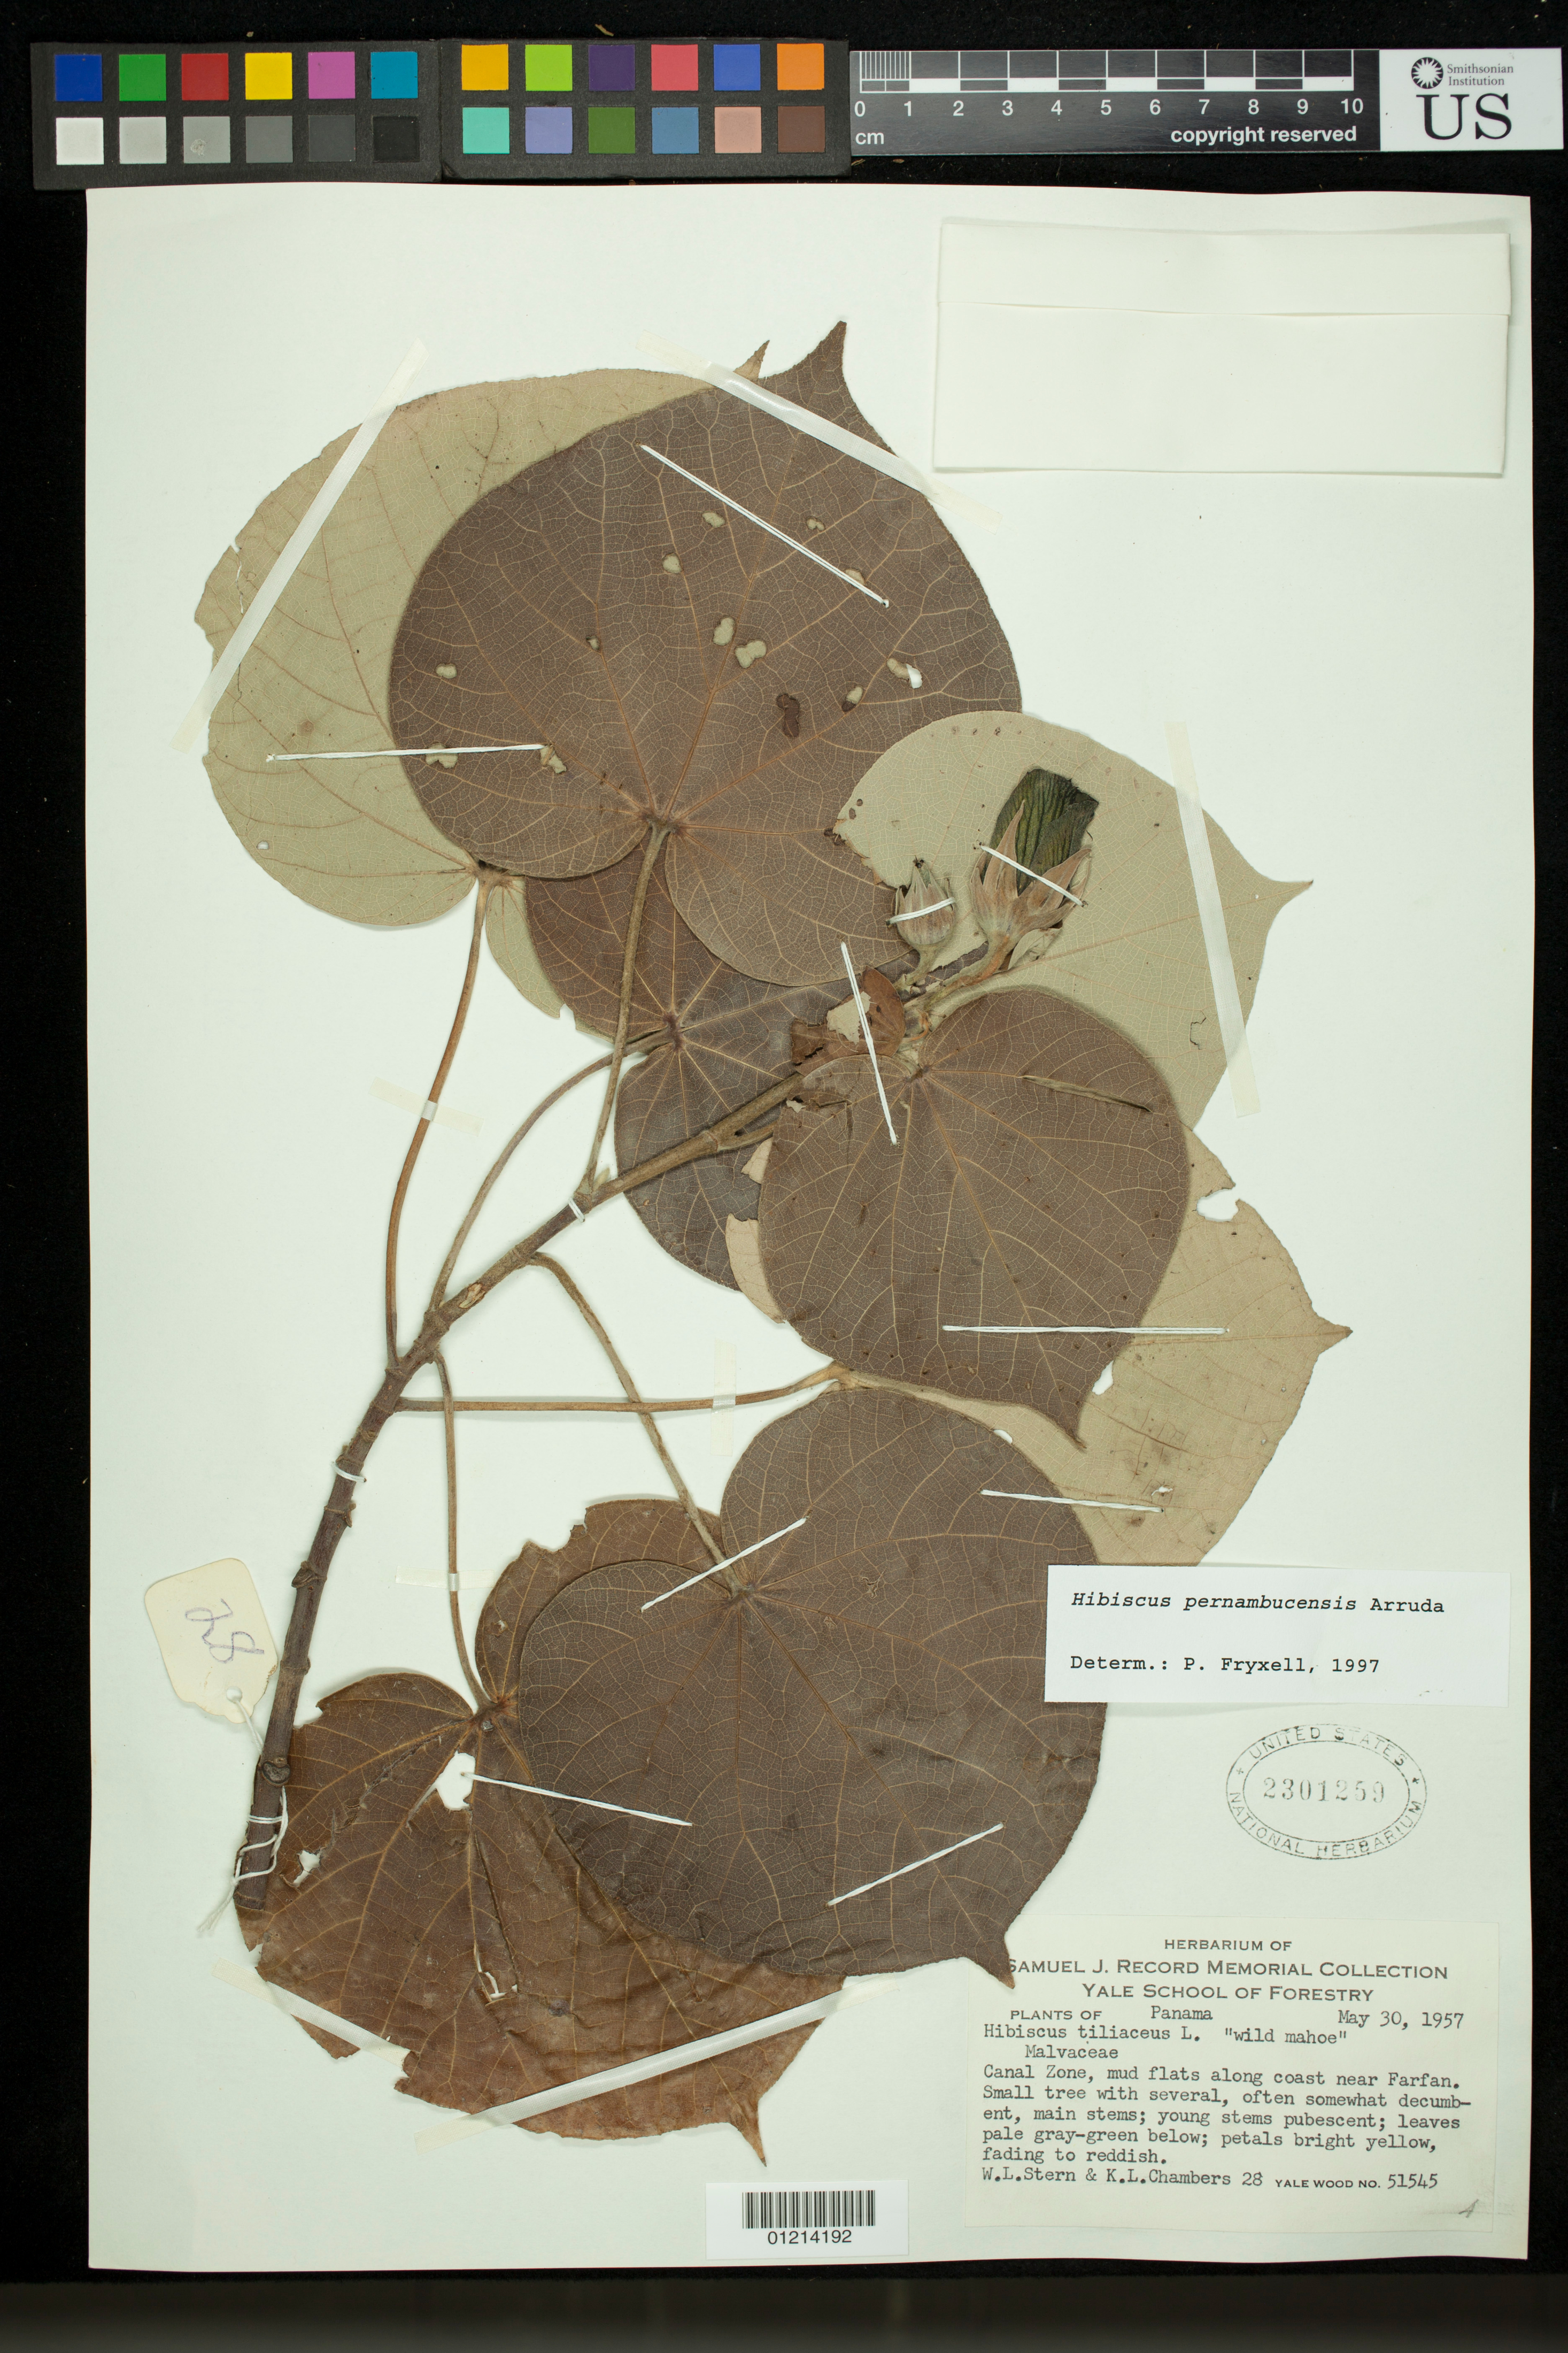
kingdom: Plantae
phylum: Tracheophyta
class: Magnoliopsida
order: Malvales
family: Malvaceae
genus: Talipariti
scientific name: Talipariti tiliaceum var. pernambucense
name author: (Arruda) Fryxell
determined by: Dorr, Laurence J., Curator (BOT), Smithsonian Institution - National Museum of Natural History (UNITED STATES)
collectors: W. L. Stern & K. L. Chambers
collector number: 28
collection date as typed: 30 May 1957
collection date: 1957-05-30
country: Panama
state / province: Panamá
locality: Canal Zone, mud flats along coast near Farfan.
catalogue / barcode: US 2301259